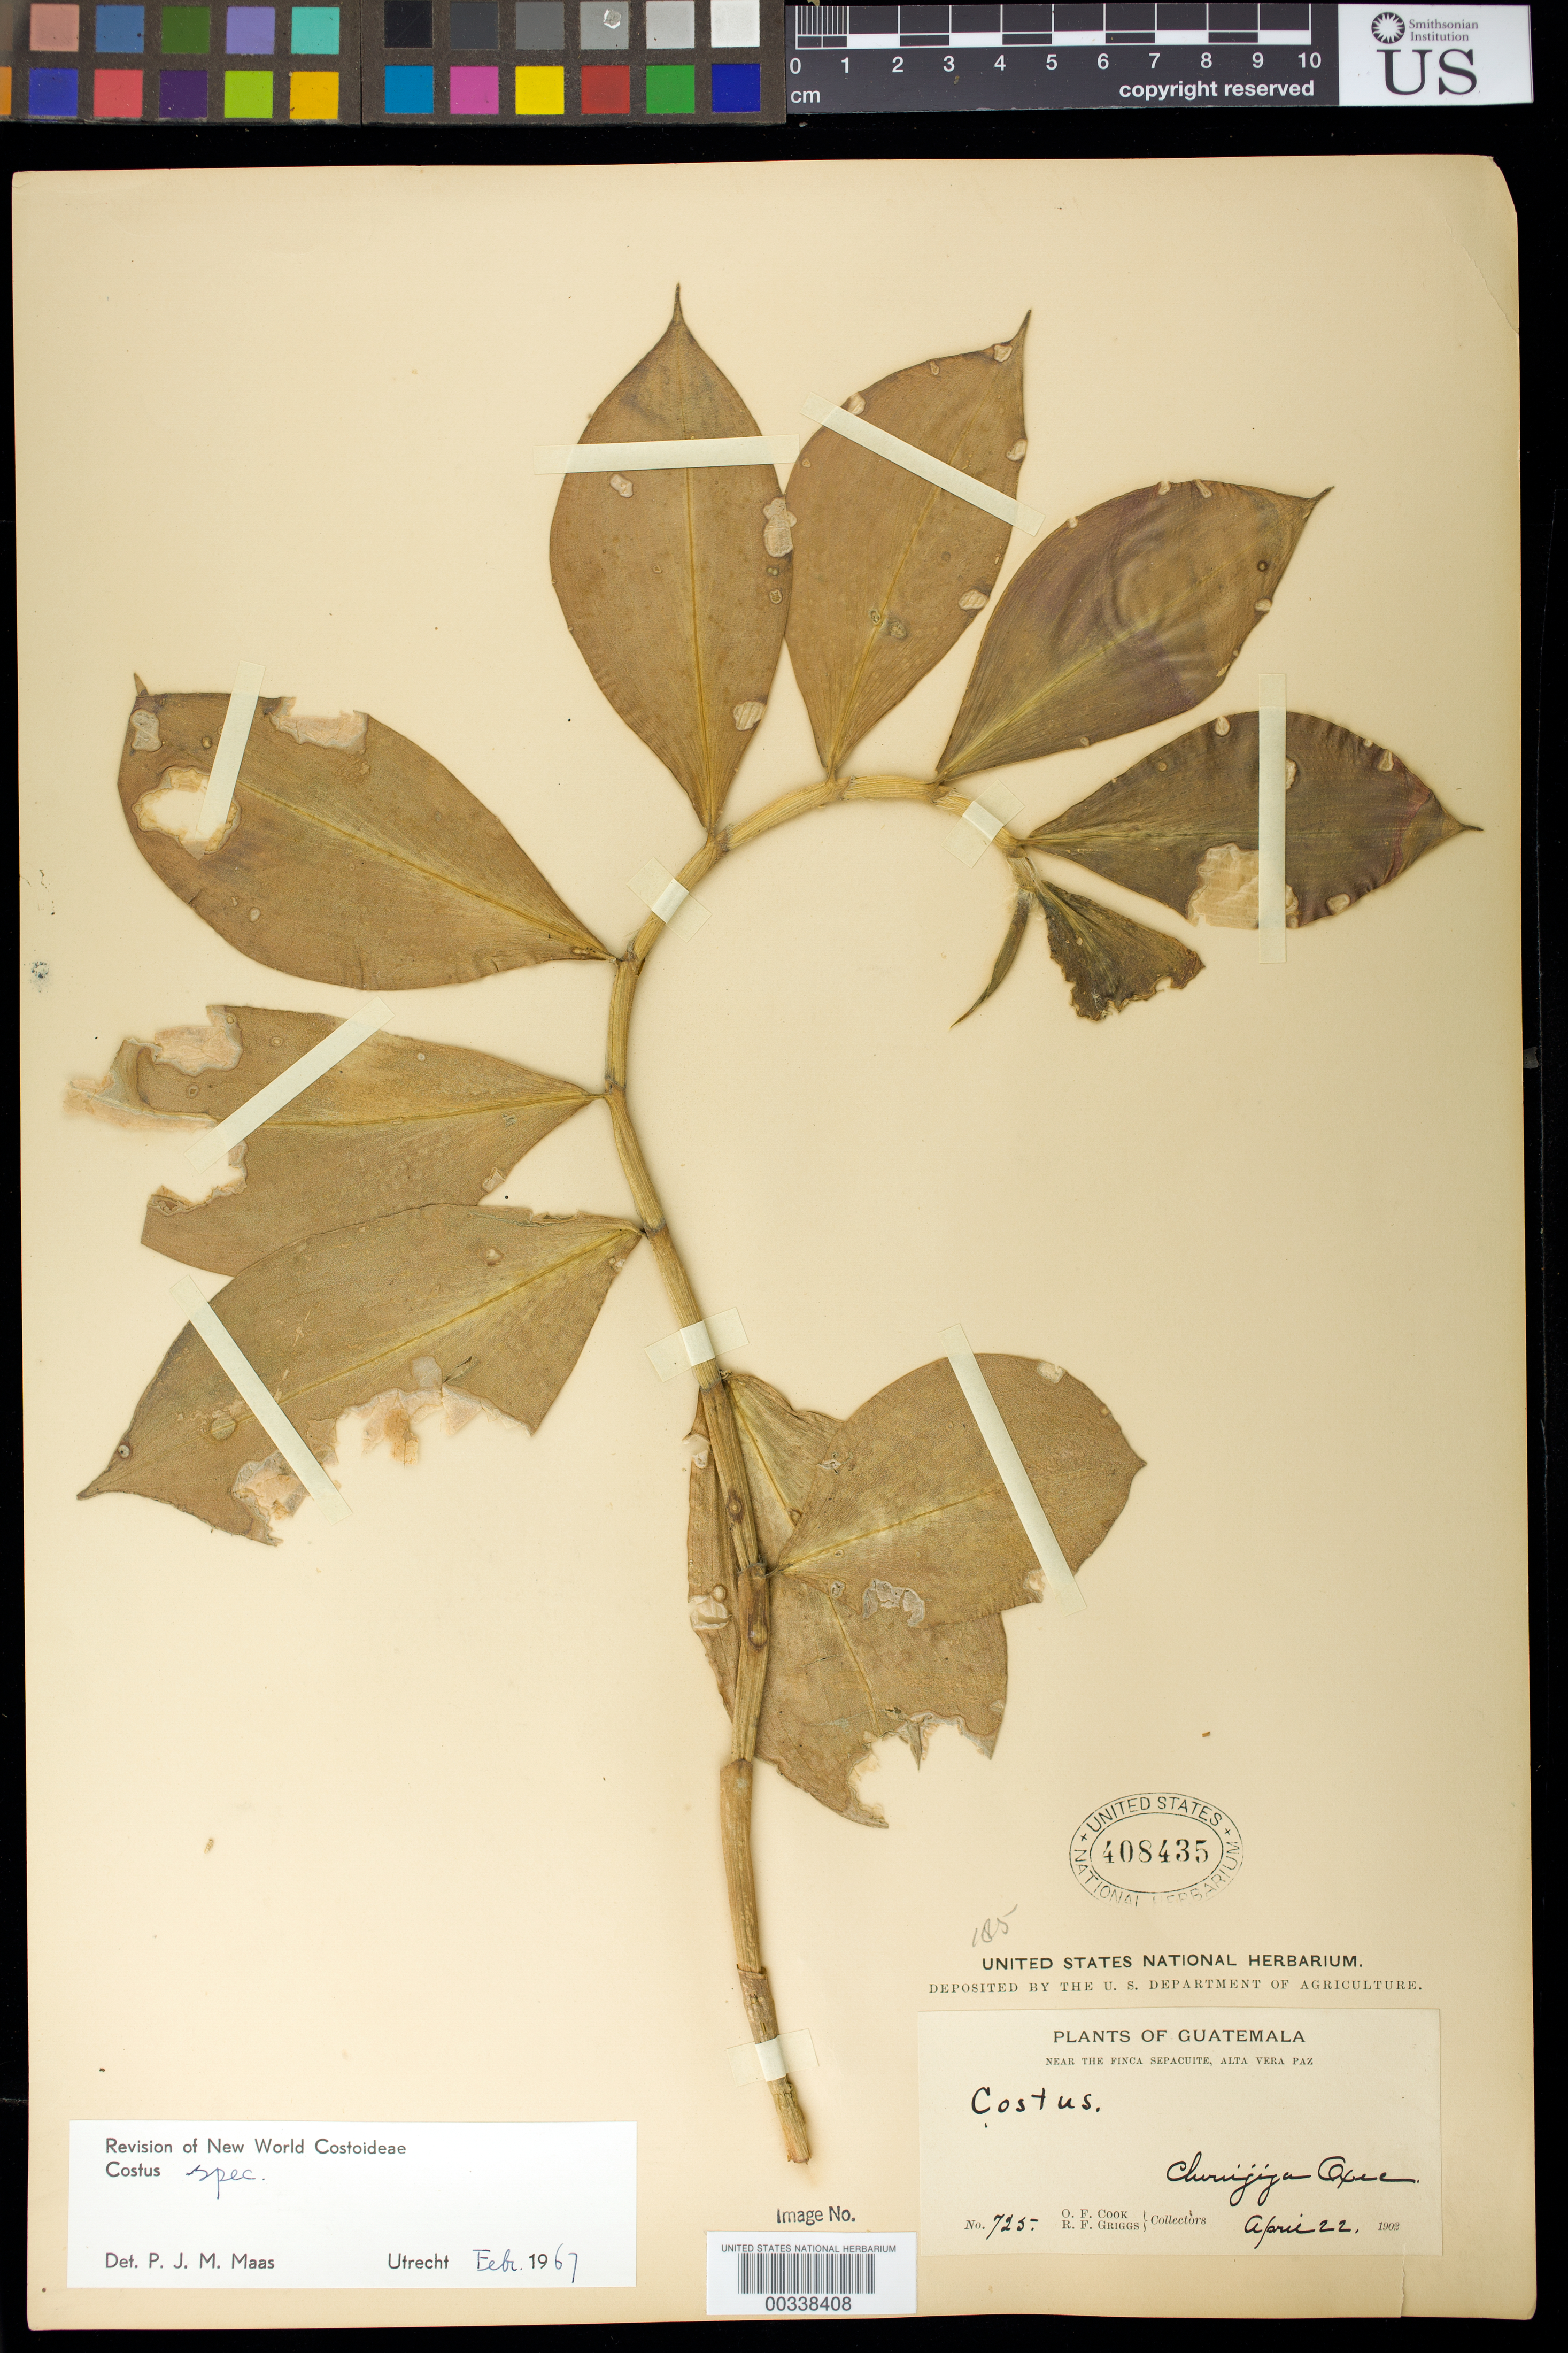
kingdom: Plantae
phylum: Tracheophyta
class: Liliopsida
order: Zingiberales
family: Costaceae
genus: Costus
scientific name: Costus sp.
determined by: Maas, Paul J. M.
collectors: O. F. Cook & R. F. Griggs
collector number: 725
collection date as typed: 22 Apr 1902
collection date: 1902-04-22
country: Guatemala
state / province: Alta Verapaz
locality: Near the Finca Sepacuite, Alta Vera Paz, Cherujija Oxec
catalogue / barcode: US 408435